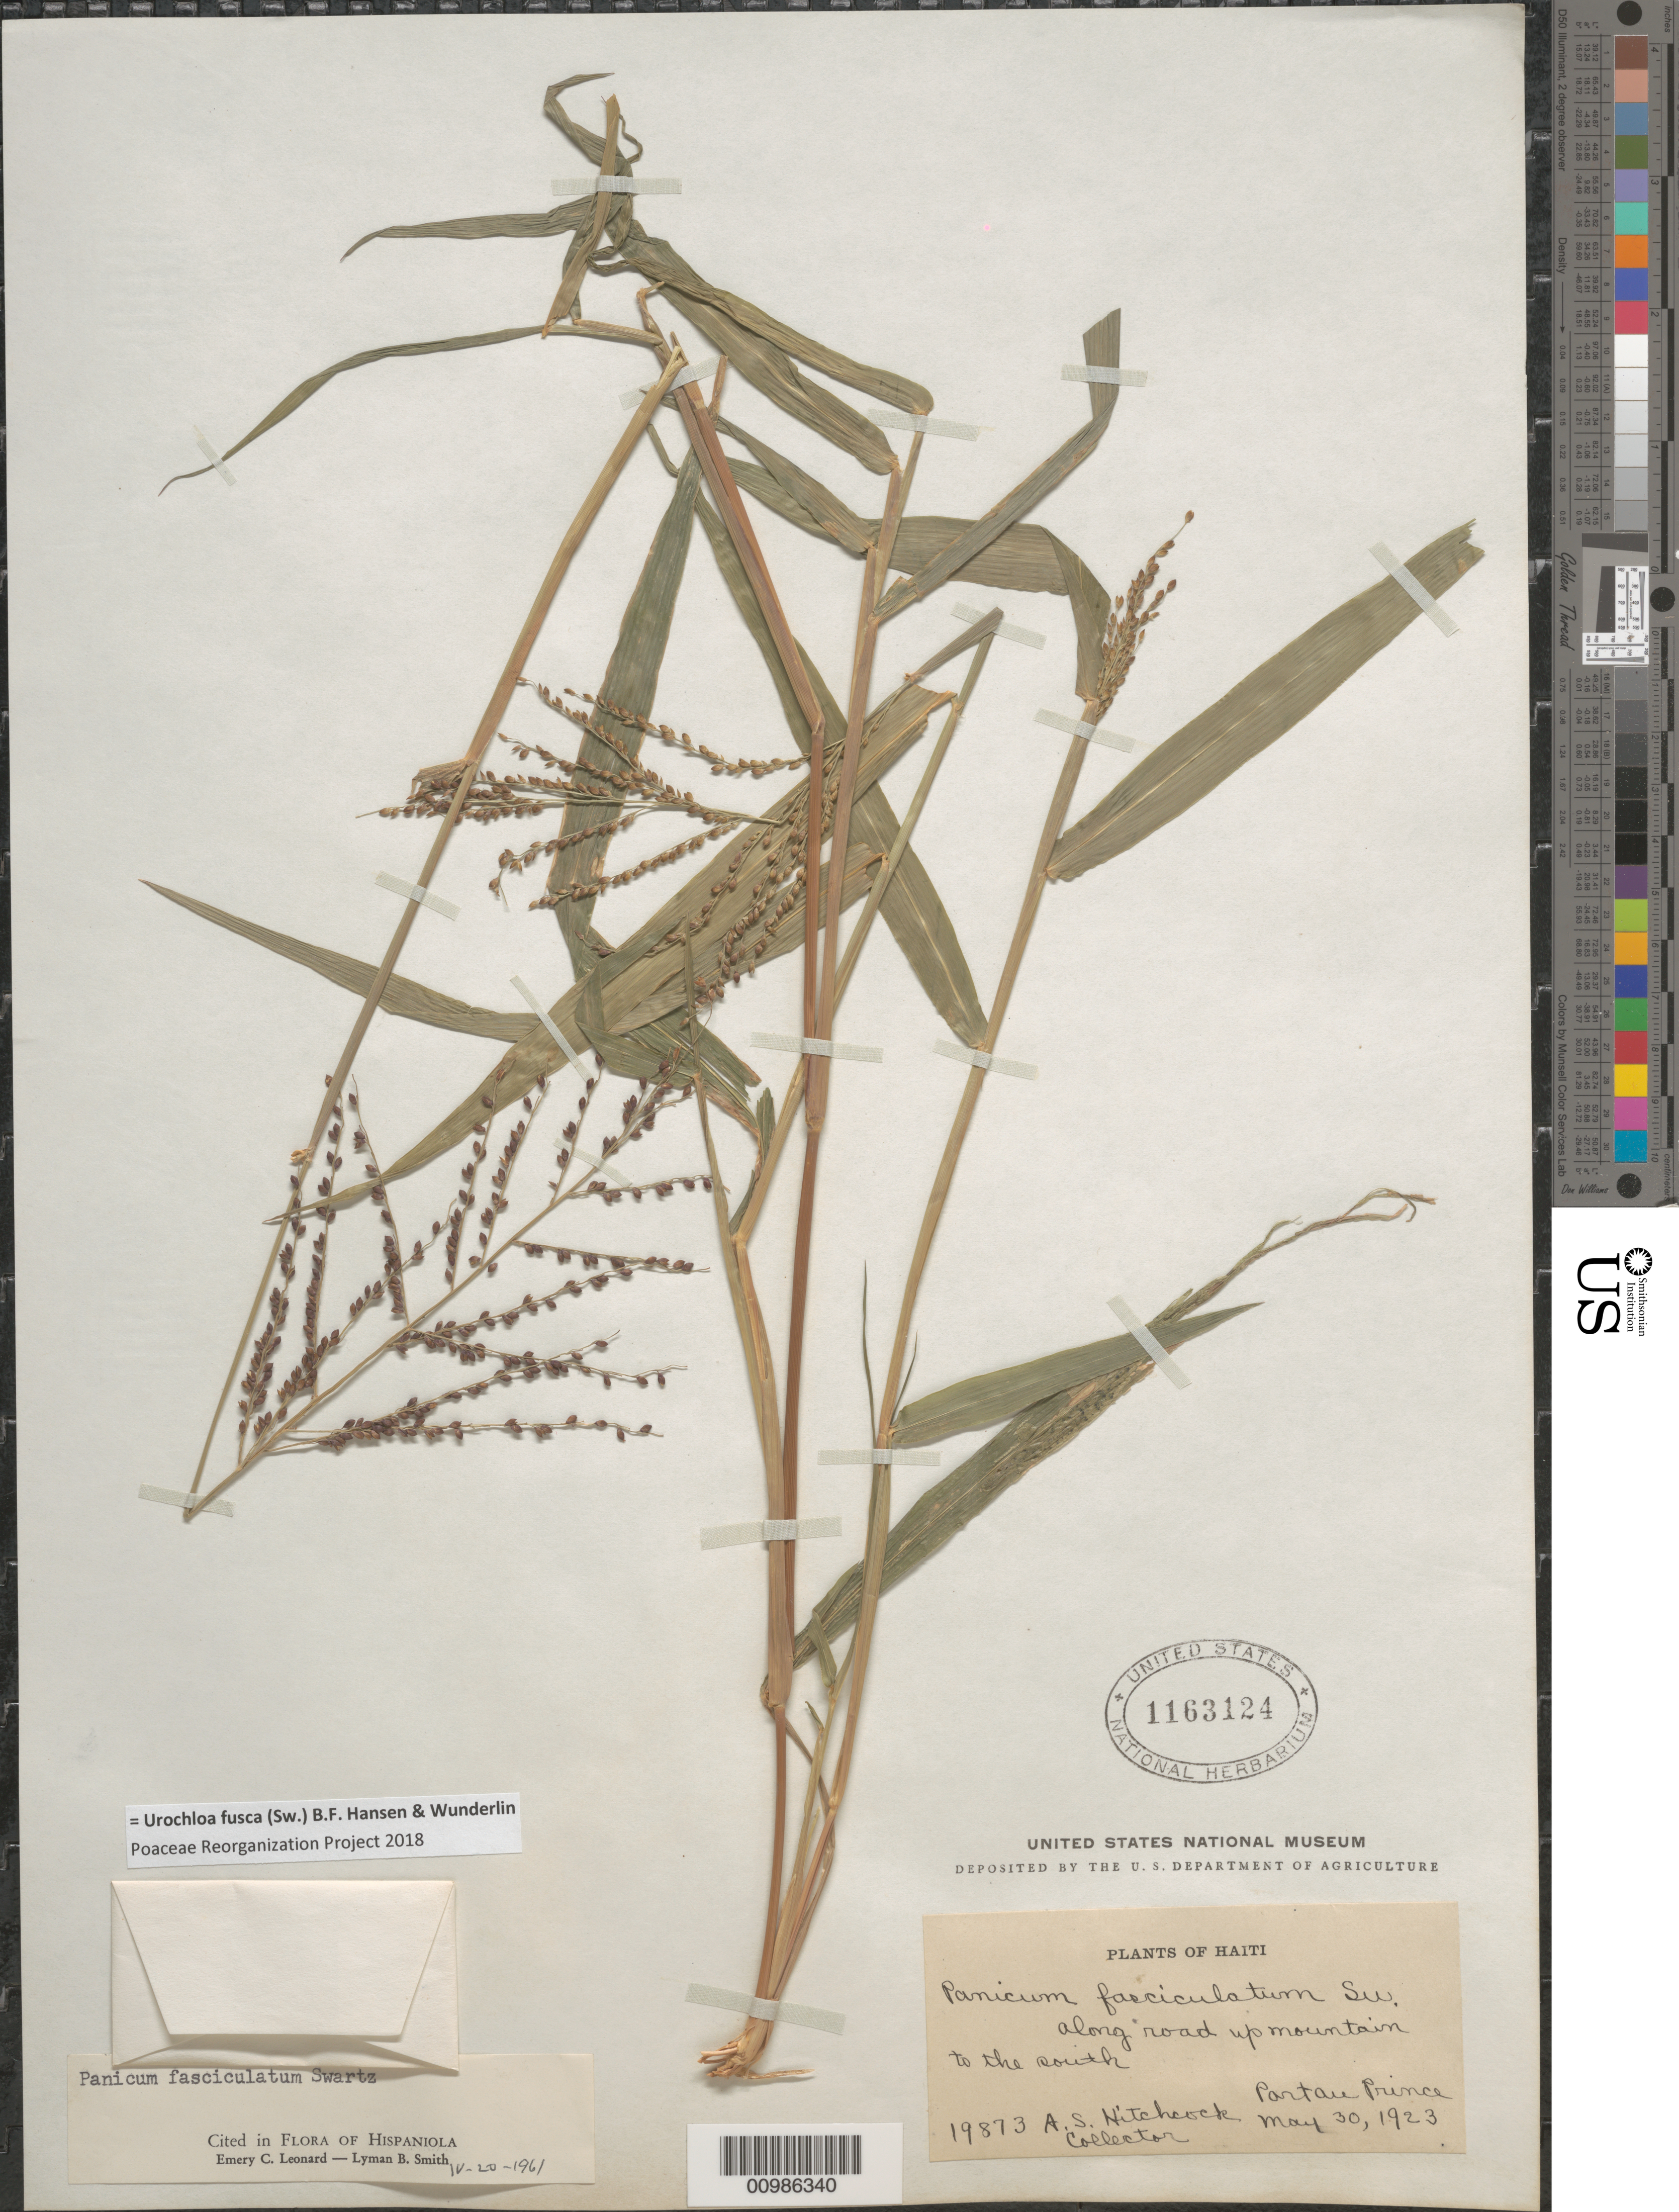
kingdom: Plantae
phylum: Tracheophyta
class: Liliopsida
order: Poales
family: Poaceae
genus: Brachiaria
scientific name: Brachiaria fasciculata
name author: (Sw.) Parodi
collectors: A. S. Hitchcock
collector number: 19873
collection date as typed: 30 May 1923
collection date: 1923-05-30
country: Haiti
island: Hispaniola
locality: Port-au-Prince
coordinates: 0 N, 0 E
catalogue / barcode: US 1163124